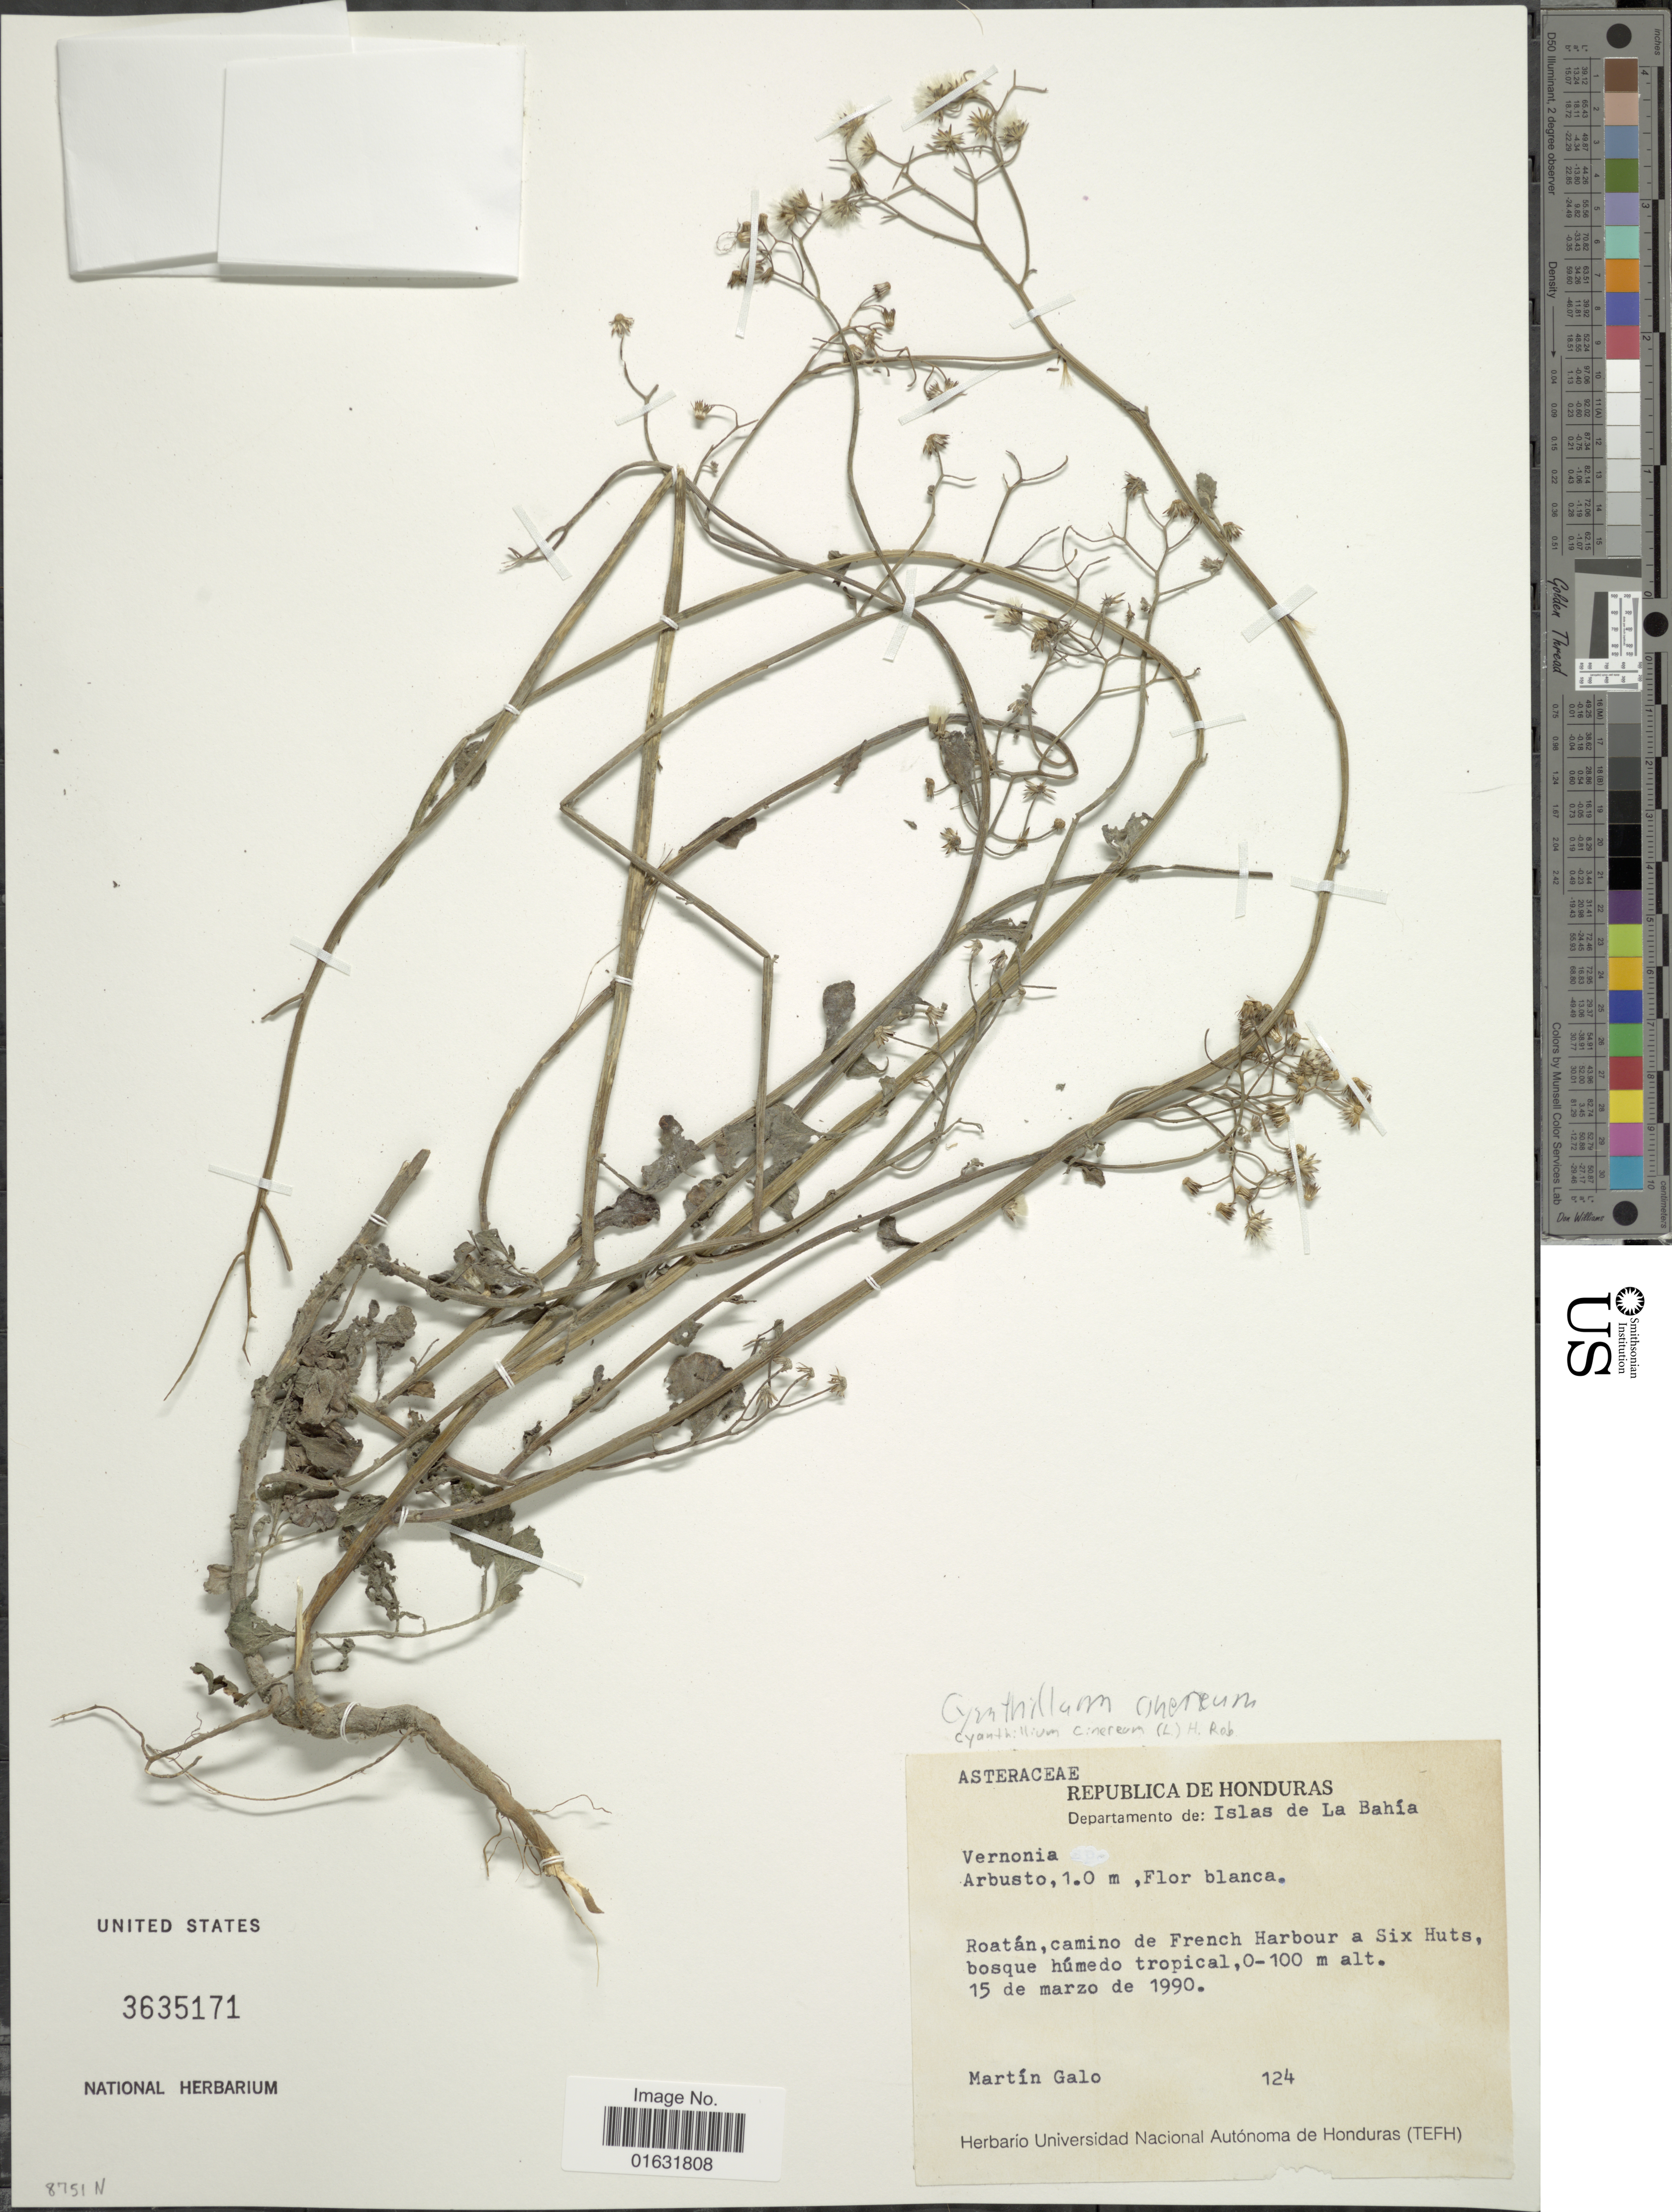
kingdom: Plantae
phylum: Tracheophyta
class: Magnoliopsida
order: Asterales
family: Asteraceae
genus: Cyanthillium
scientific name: Cyanthillium cinereum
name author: (L.) H. Rob.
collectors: M. Galo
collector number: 124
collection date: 1990-03-15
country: Honduras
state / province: Islas de la Bahía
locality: Departamento de : Islas de la Bahia, Isla de Roatán, camino de French Harbour a Six Huts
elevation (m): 0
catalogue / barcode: US 3635171